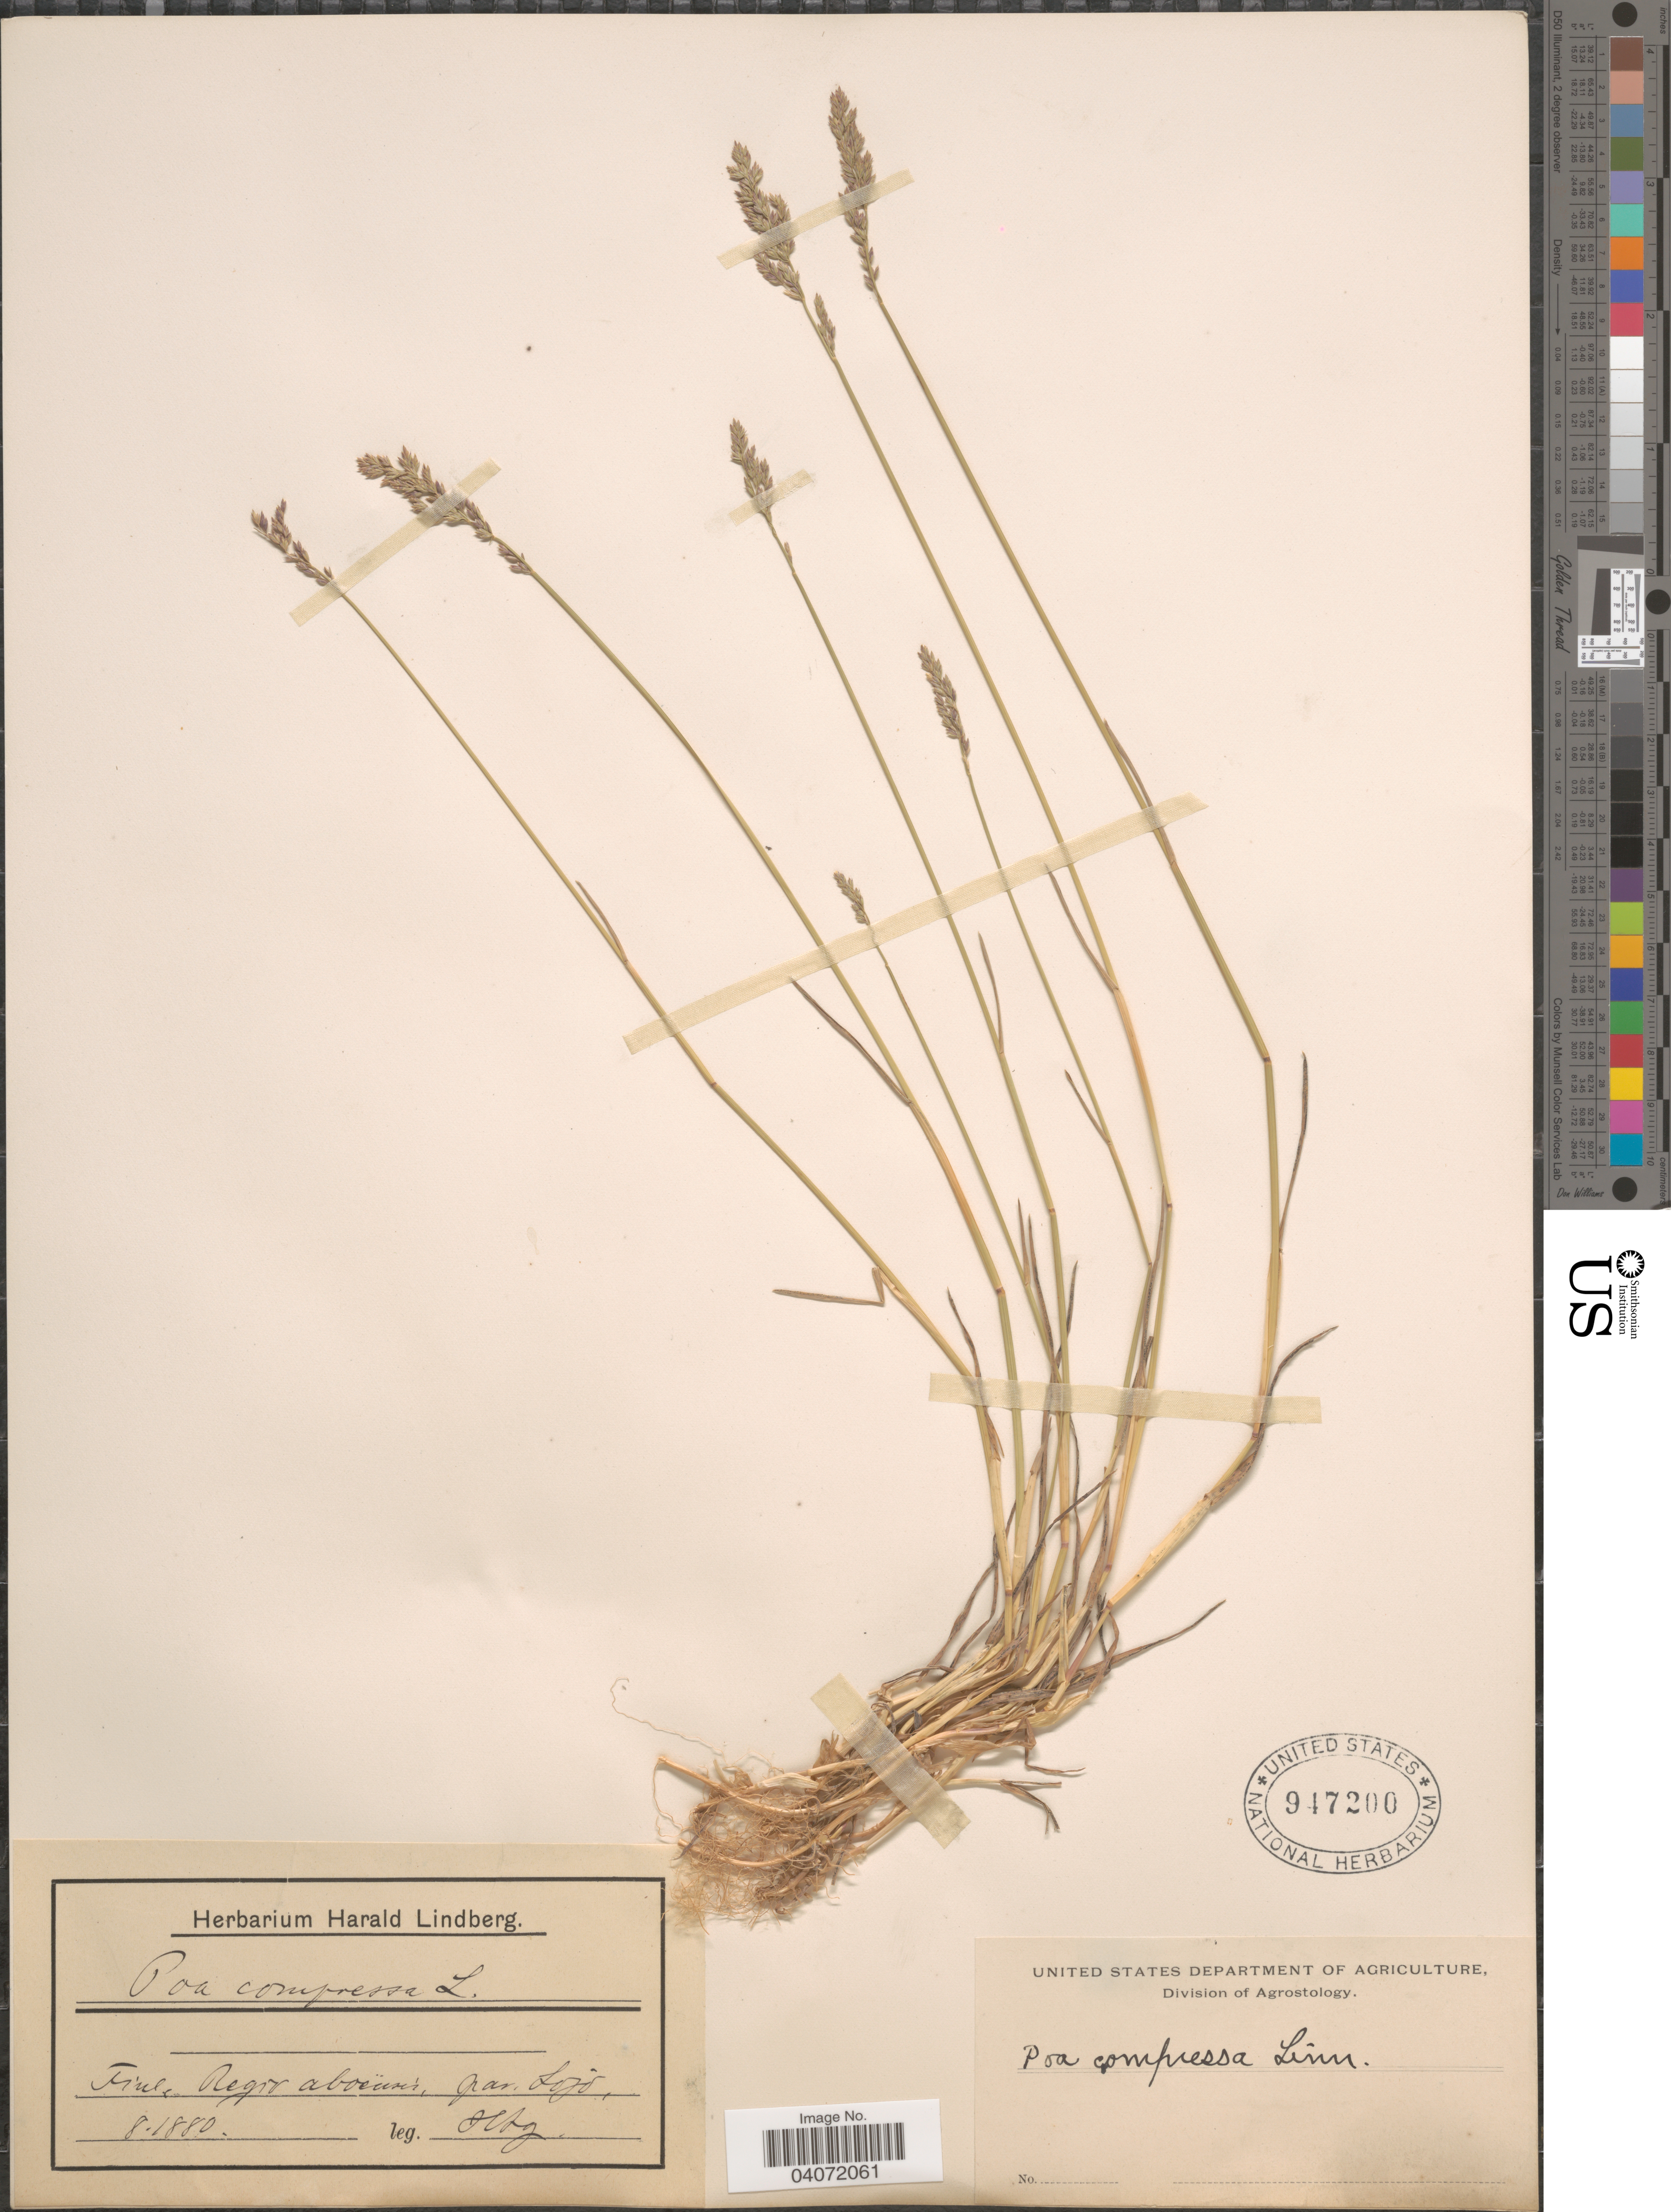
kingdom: Plantae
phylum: Tracheophyta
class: Liliopsida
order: Poales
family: Poaceae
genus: Poa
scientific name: Poa compressa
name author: L.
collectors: H. Lindberg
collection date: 1880-08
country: Finland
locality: Regio aboënsis, par. Lojo.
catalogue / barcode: US 947200